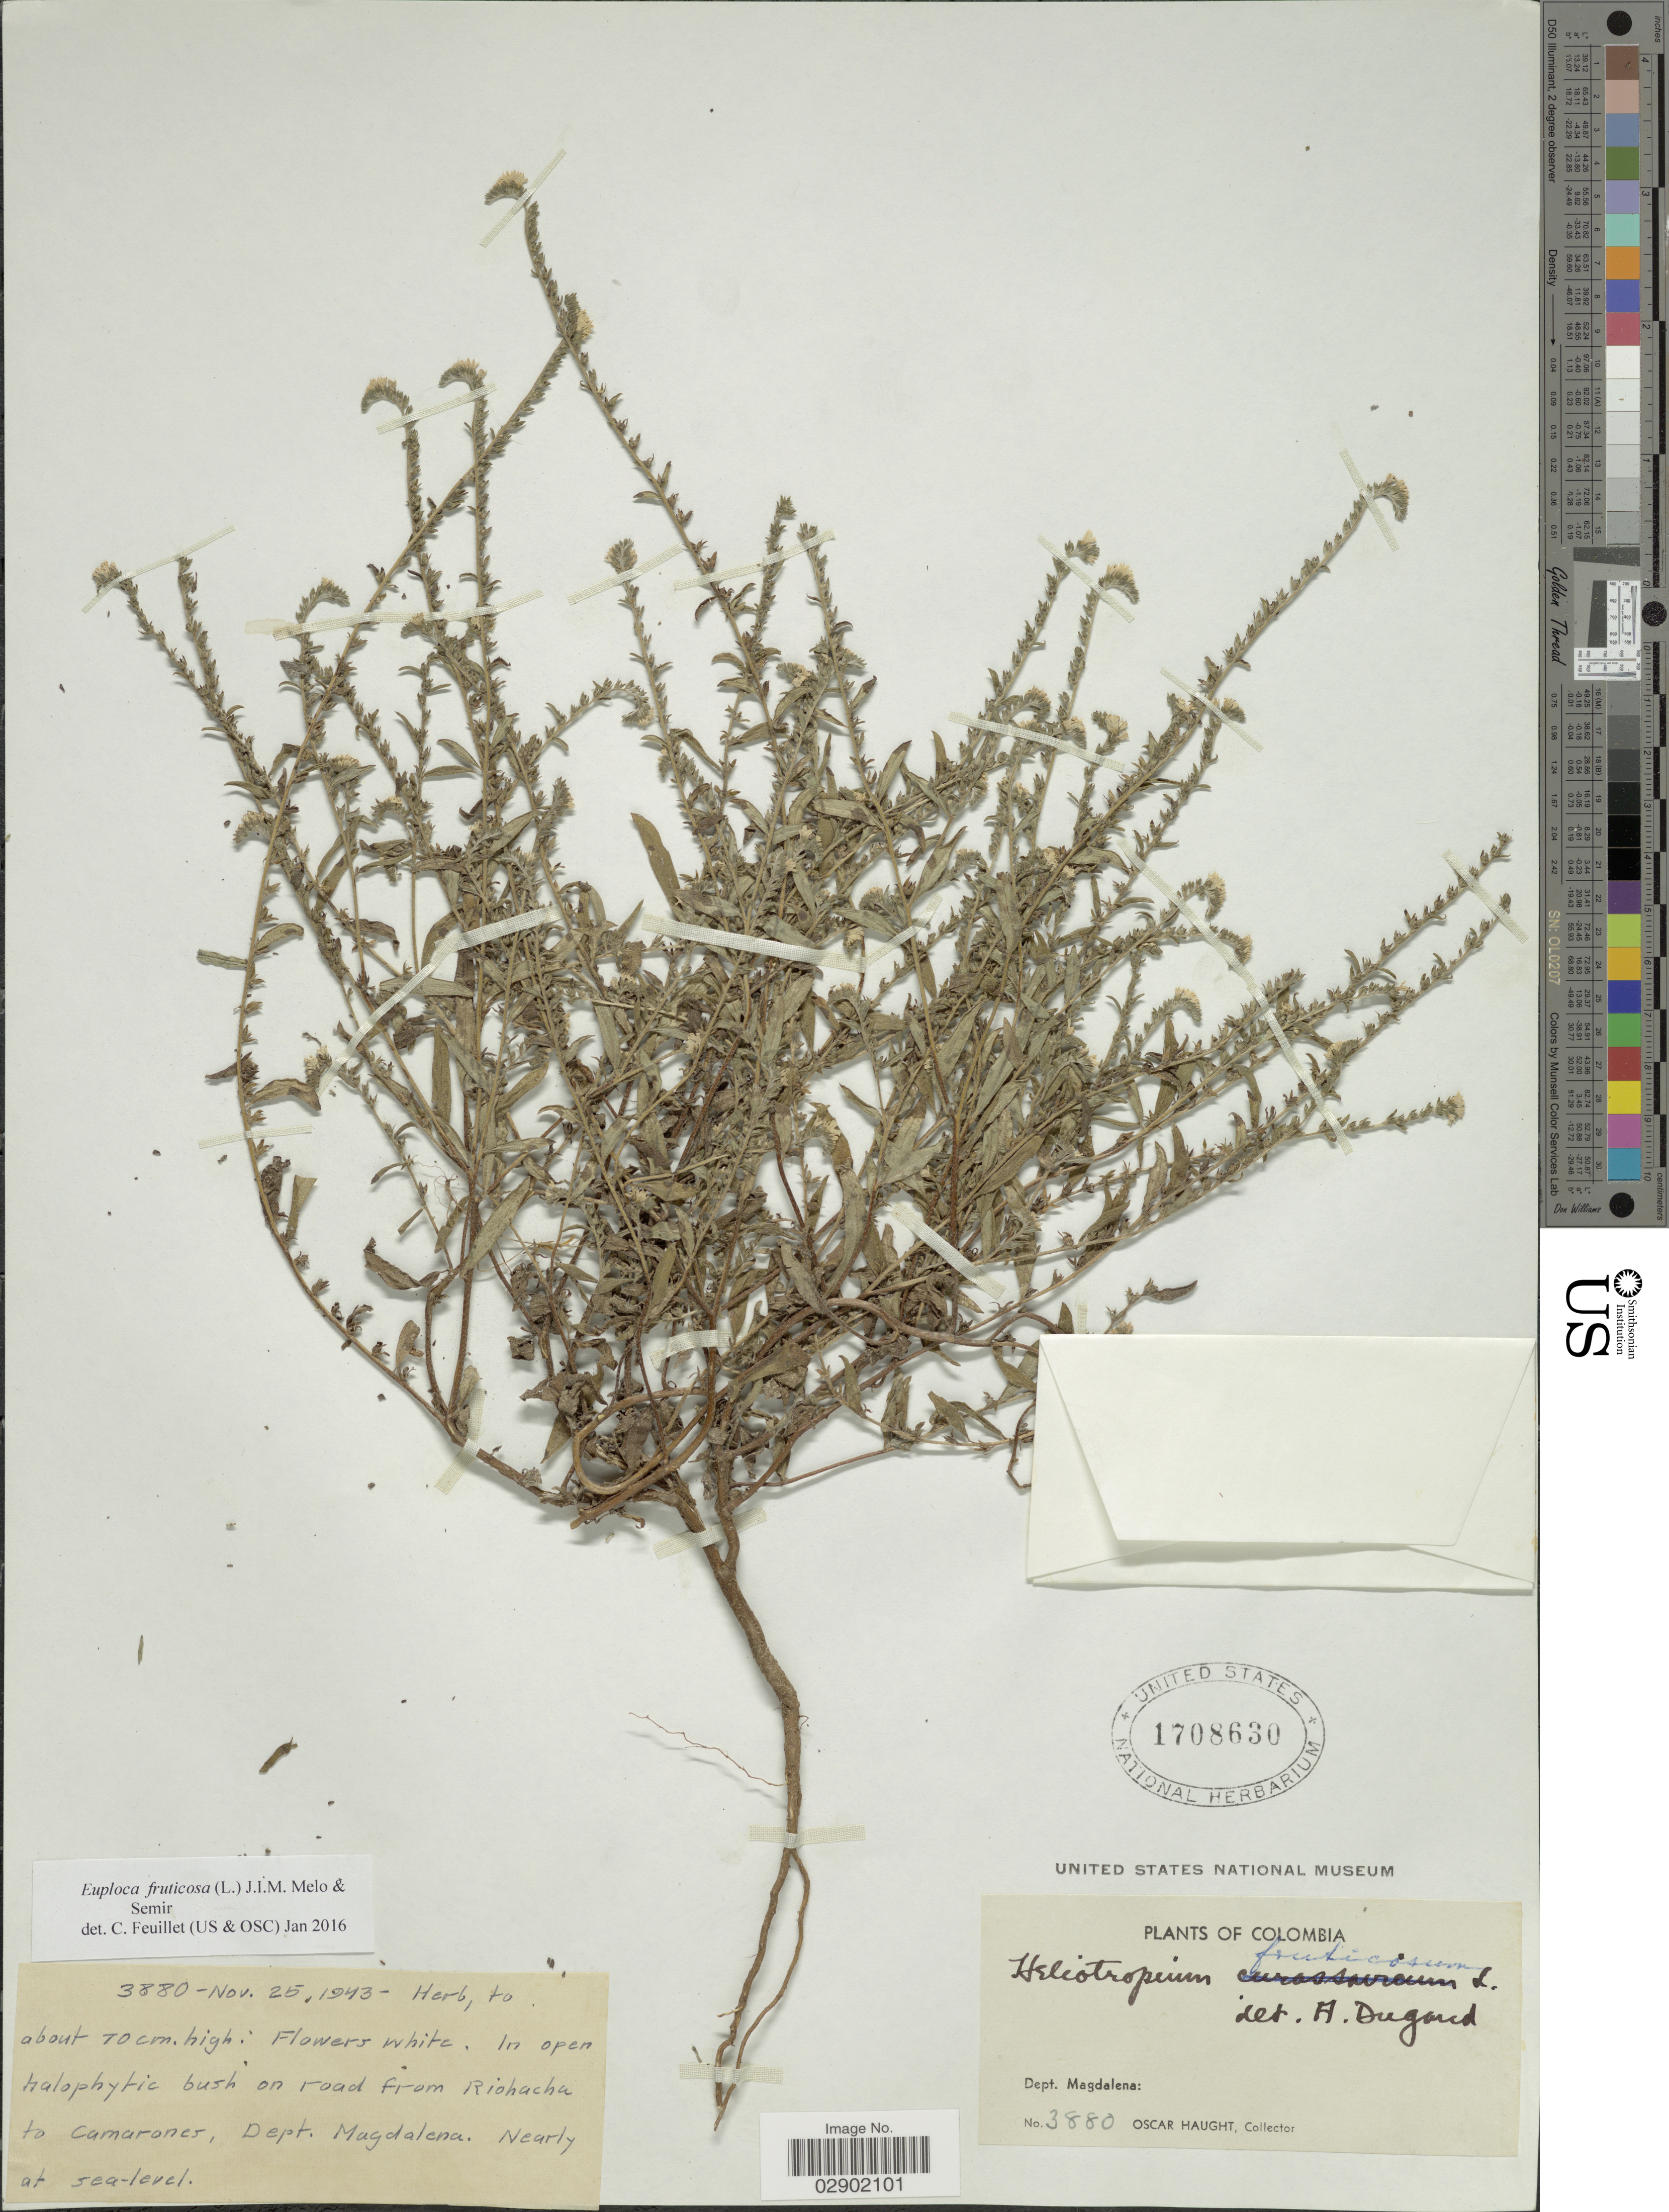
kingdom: Plantae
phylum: Tracheophyta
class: Magnoliopsida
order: Boraginales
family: Heliotropiaceae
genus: Euploca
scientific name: Euploca fruticosa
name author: (L.) J.I.M. Melo & Semir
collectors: O. Haught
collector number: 3880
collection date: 1943-11-25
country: Colombia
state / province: Magdalena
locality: On road from Riohacha to Camarones, Dept. Magdalena.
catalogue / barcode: US 1708630